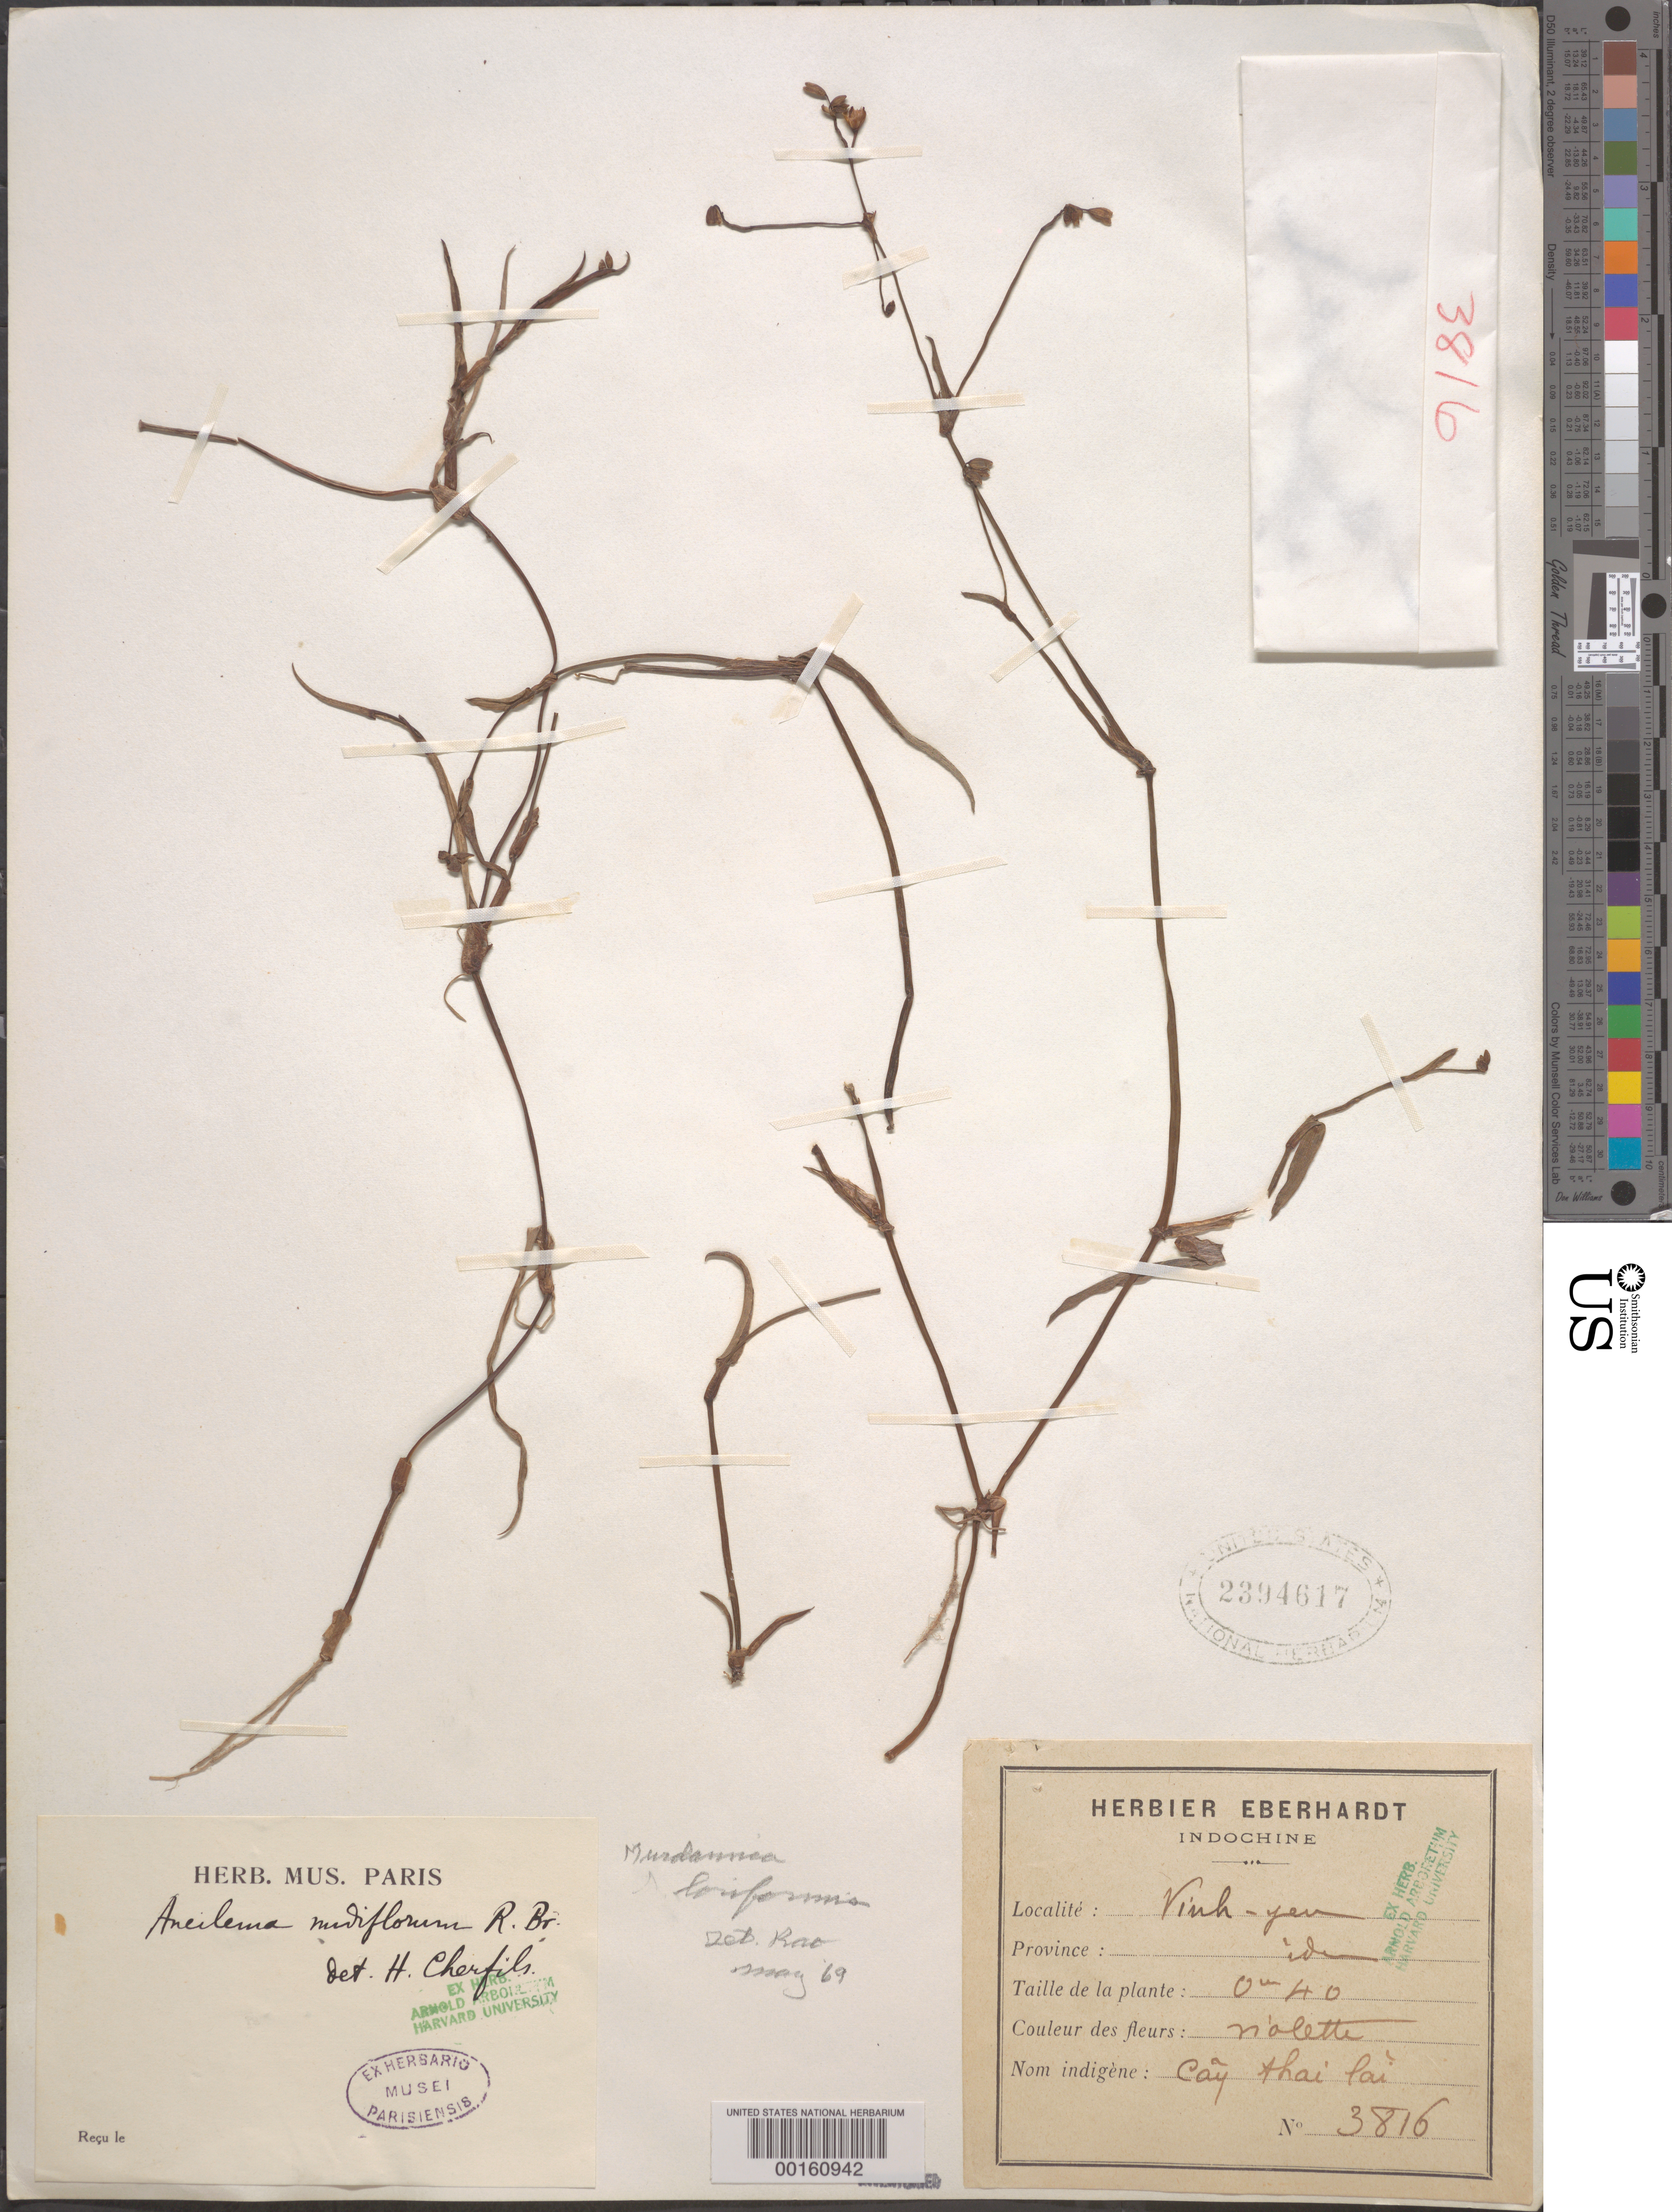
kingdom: Plantae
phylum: Tracheophyta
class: Liliopsida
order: Commelinales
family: Commelinaceae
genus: Murdannia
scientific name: Murdannia loriformis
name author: (Hassk.) R.S. Rao & Kammathy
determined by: Rao, R. S.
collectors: P. A. Eberhardt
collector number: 3816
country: Vietnam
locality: "Indochina", Vinh-Yen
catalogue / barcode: US 2394617